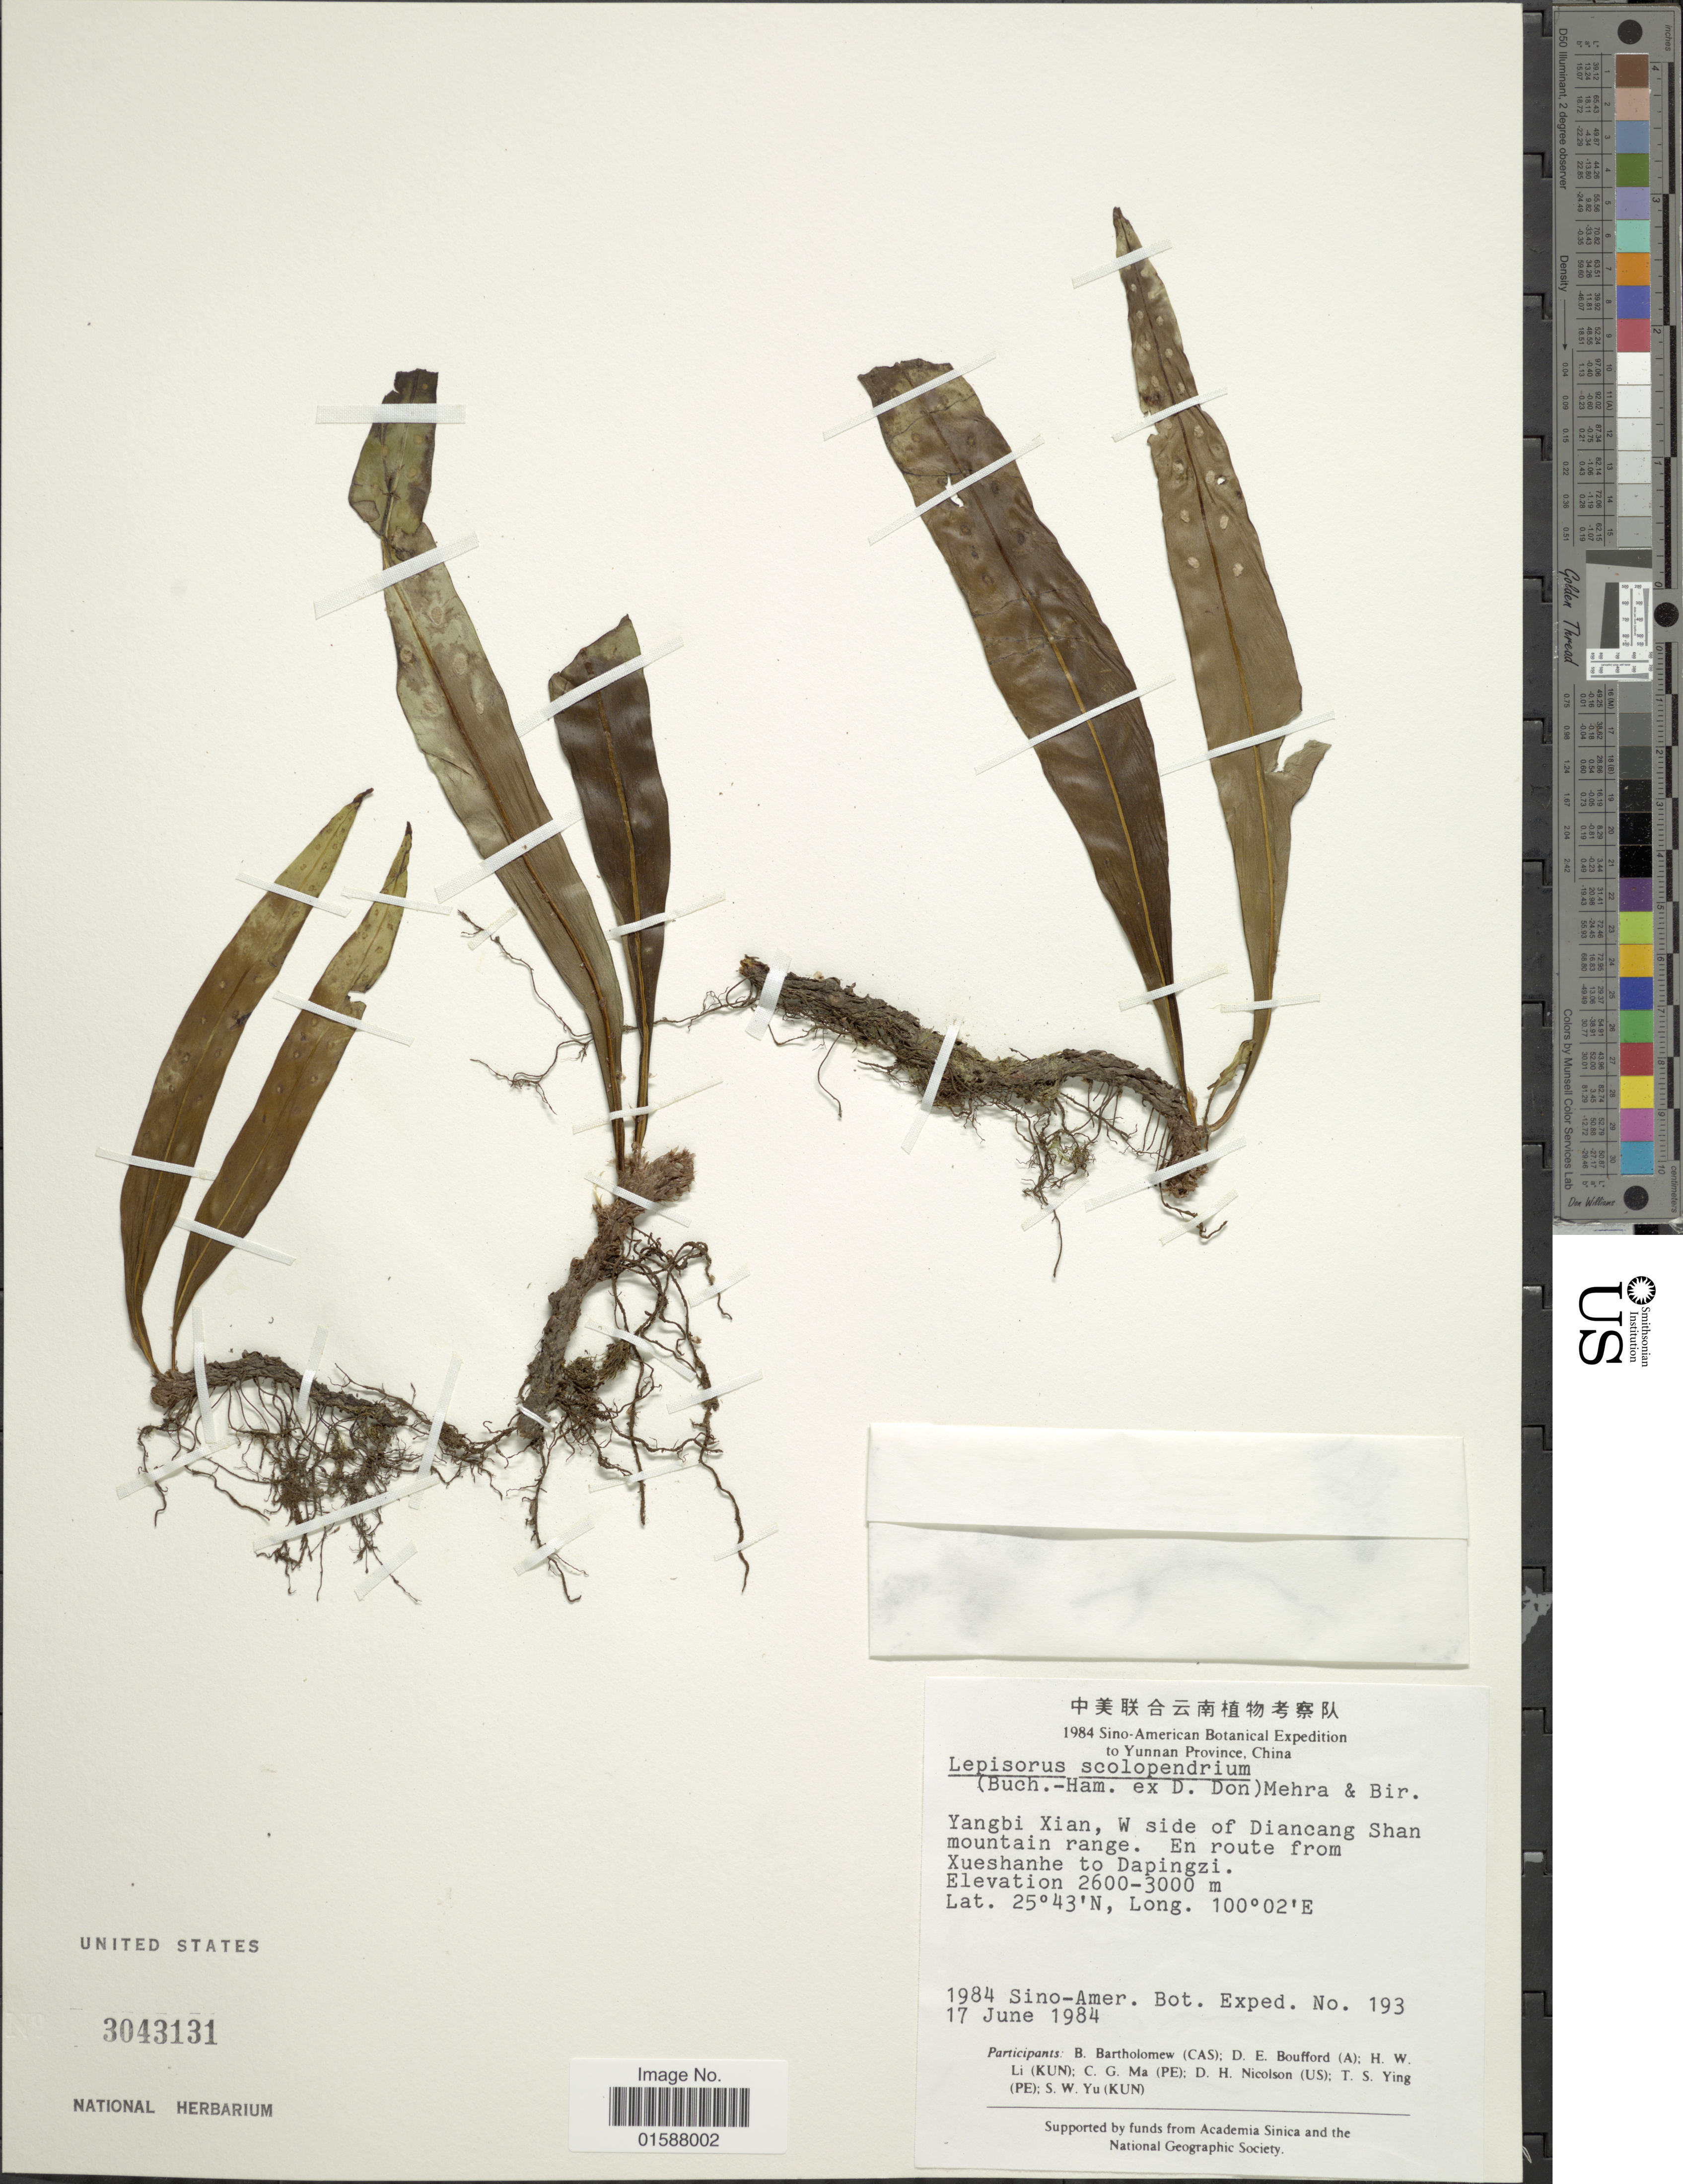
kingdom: Plantae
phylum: Tracheophyta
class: Polypodiopsida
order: Polypodiales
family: Polypodiaceae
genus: Lepisorus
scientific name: Lepisorus scolopendrium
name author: (Buch.-Ham. ex D. Don) Mehra & Bir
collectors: Sino-Amer. Bot. Exped. 1984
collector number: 193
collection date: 1984-06-17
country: China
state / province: Yunnan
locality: Yangbi Xian, W side of Diancang Shan mountain range to Dapingzi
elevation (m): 2600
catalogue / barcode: US 3043131